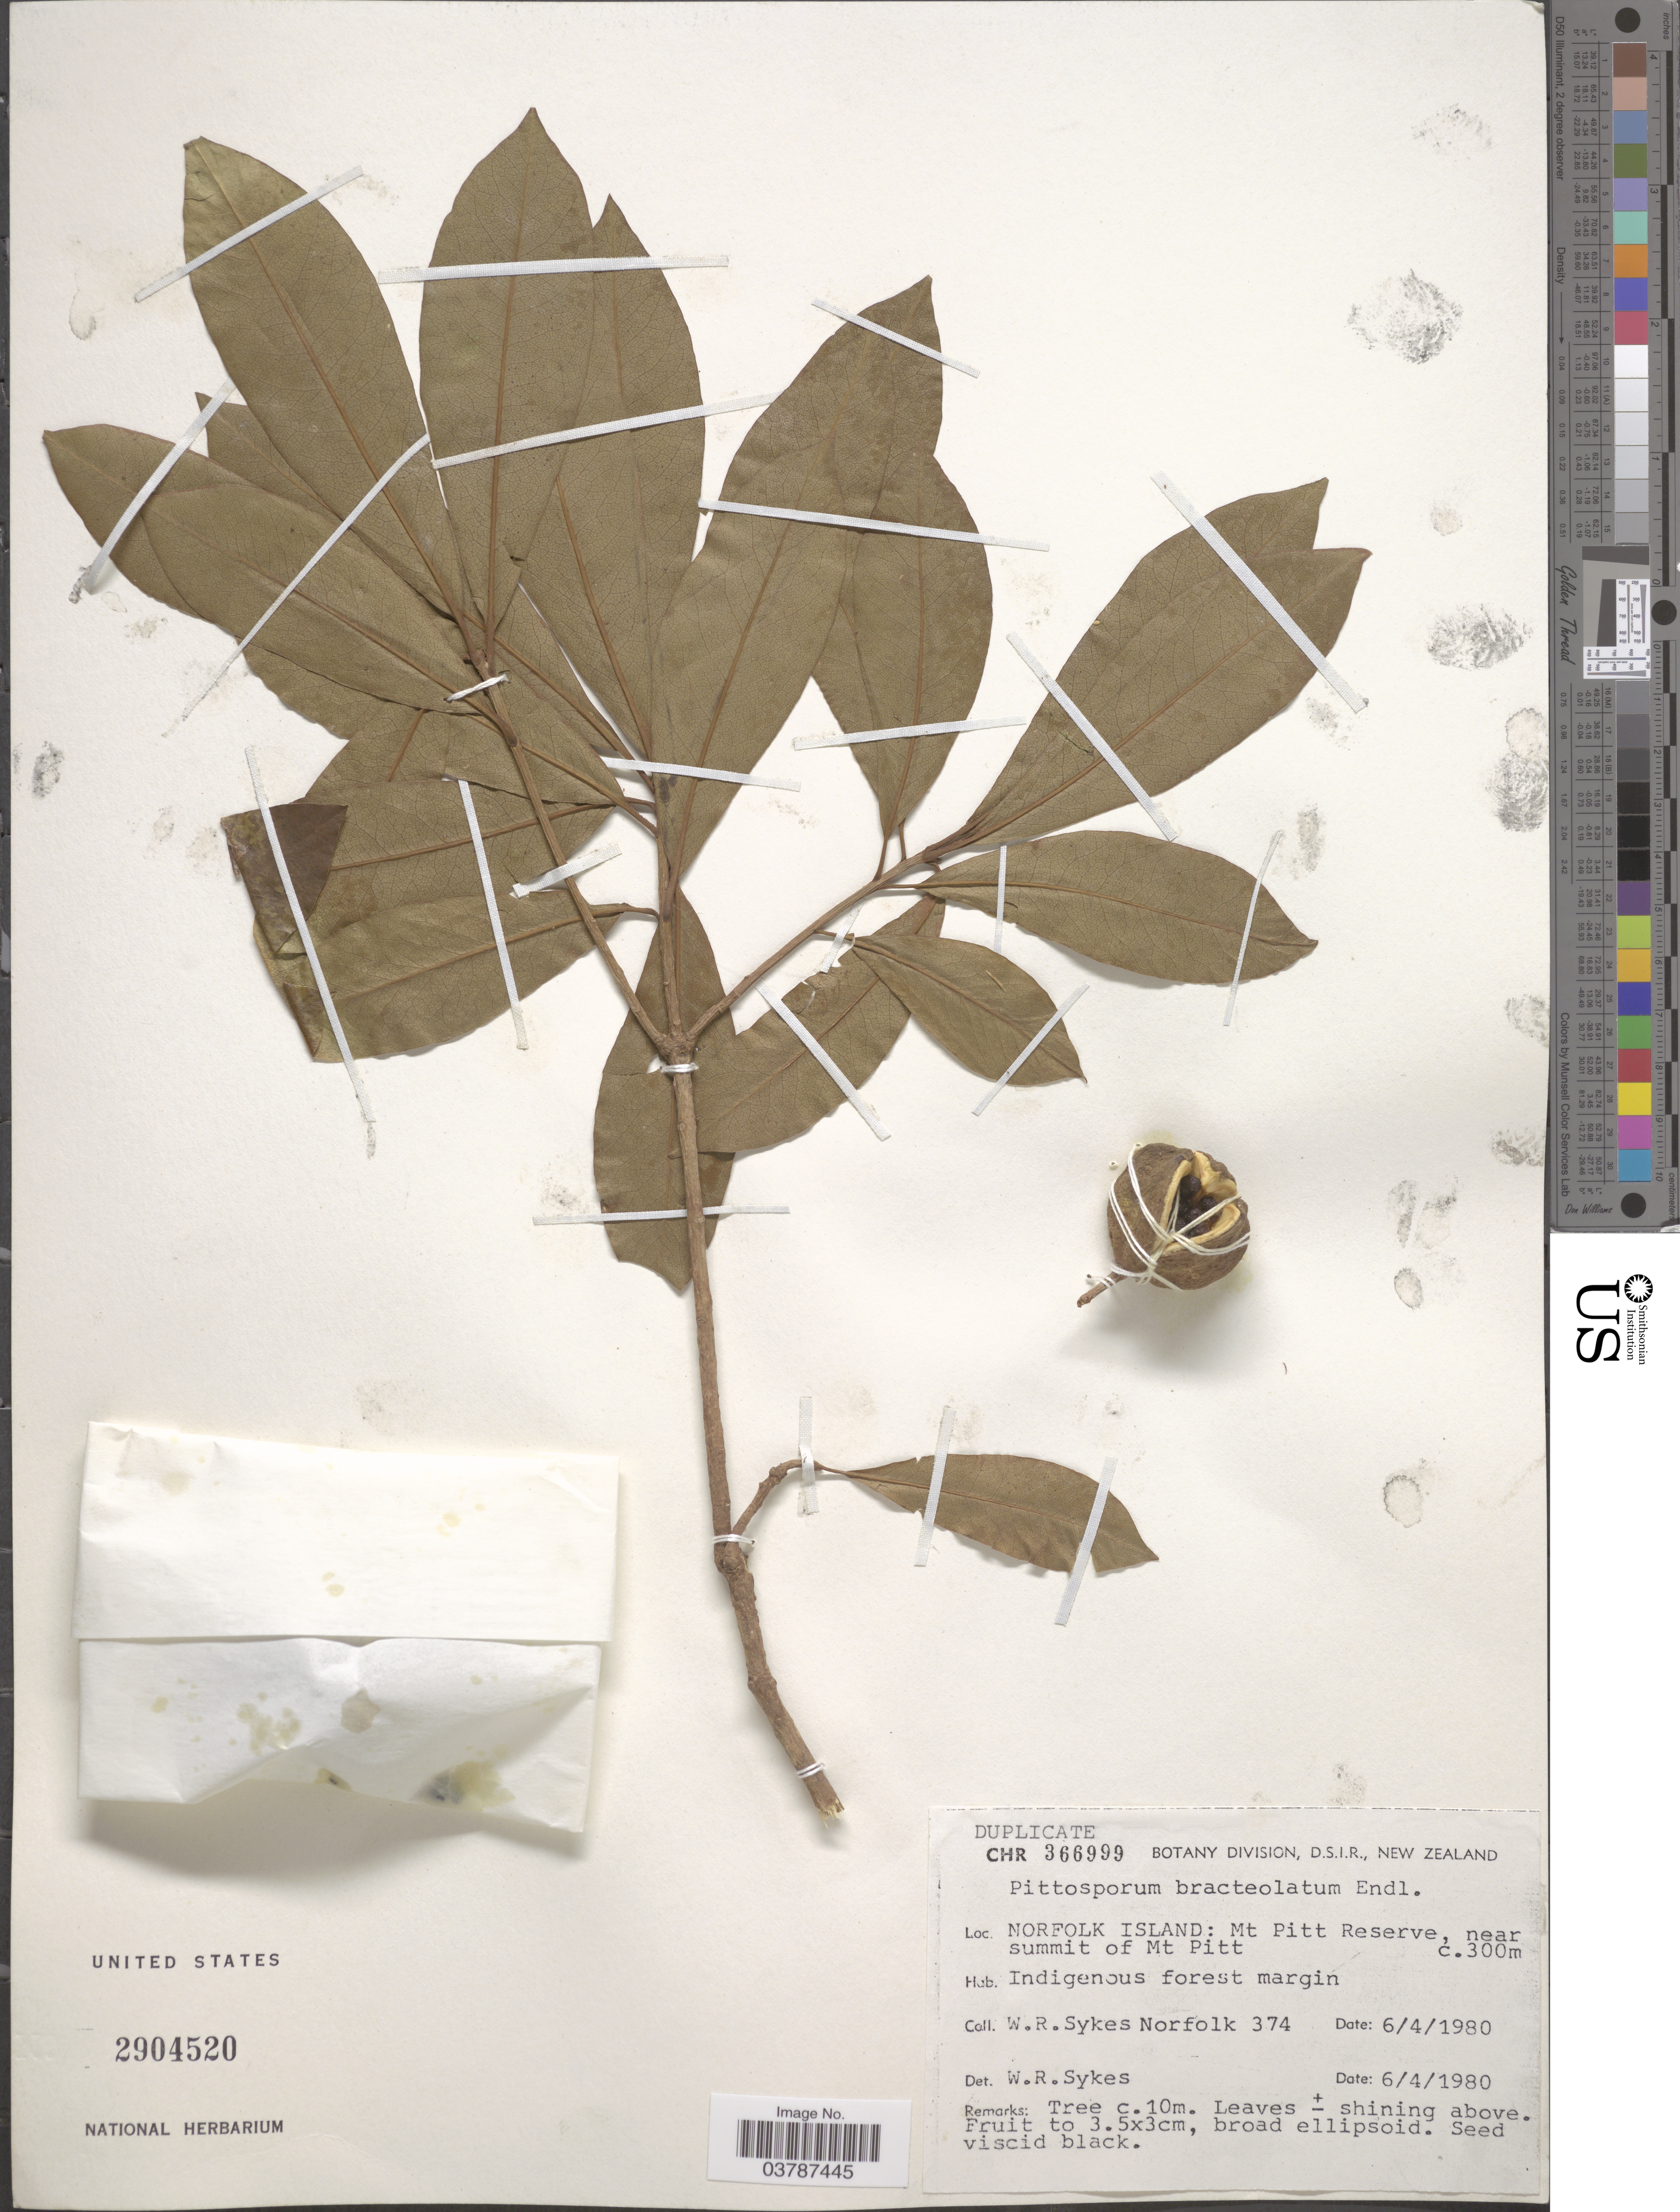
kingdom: Plantae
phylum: Tracheophyta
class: Magnoliopsida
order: Apiales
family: Pittosporaceae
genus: Pittosporum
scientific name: Pittosporum bracteolatum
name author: Endl.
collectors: W. R. Sykes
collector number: Norfolk 374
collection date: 1980-04-06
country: New Zealand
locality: Norfolk Island: Mt Pitt Reserve, near summit of Mt Pitt.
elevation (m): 300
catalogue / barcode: US 2904520